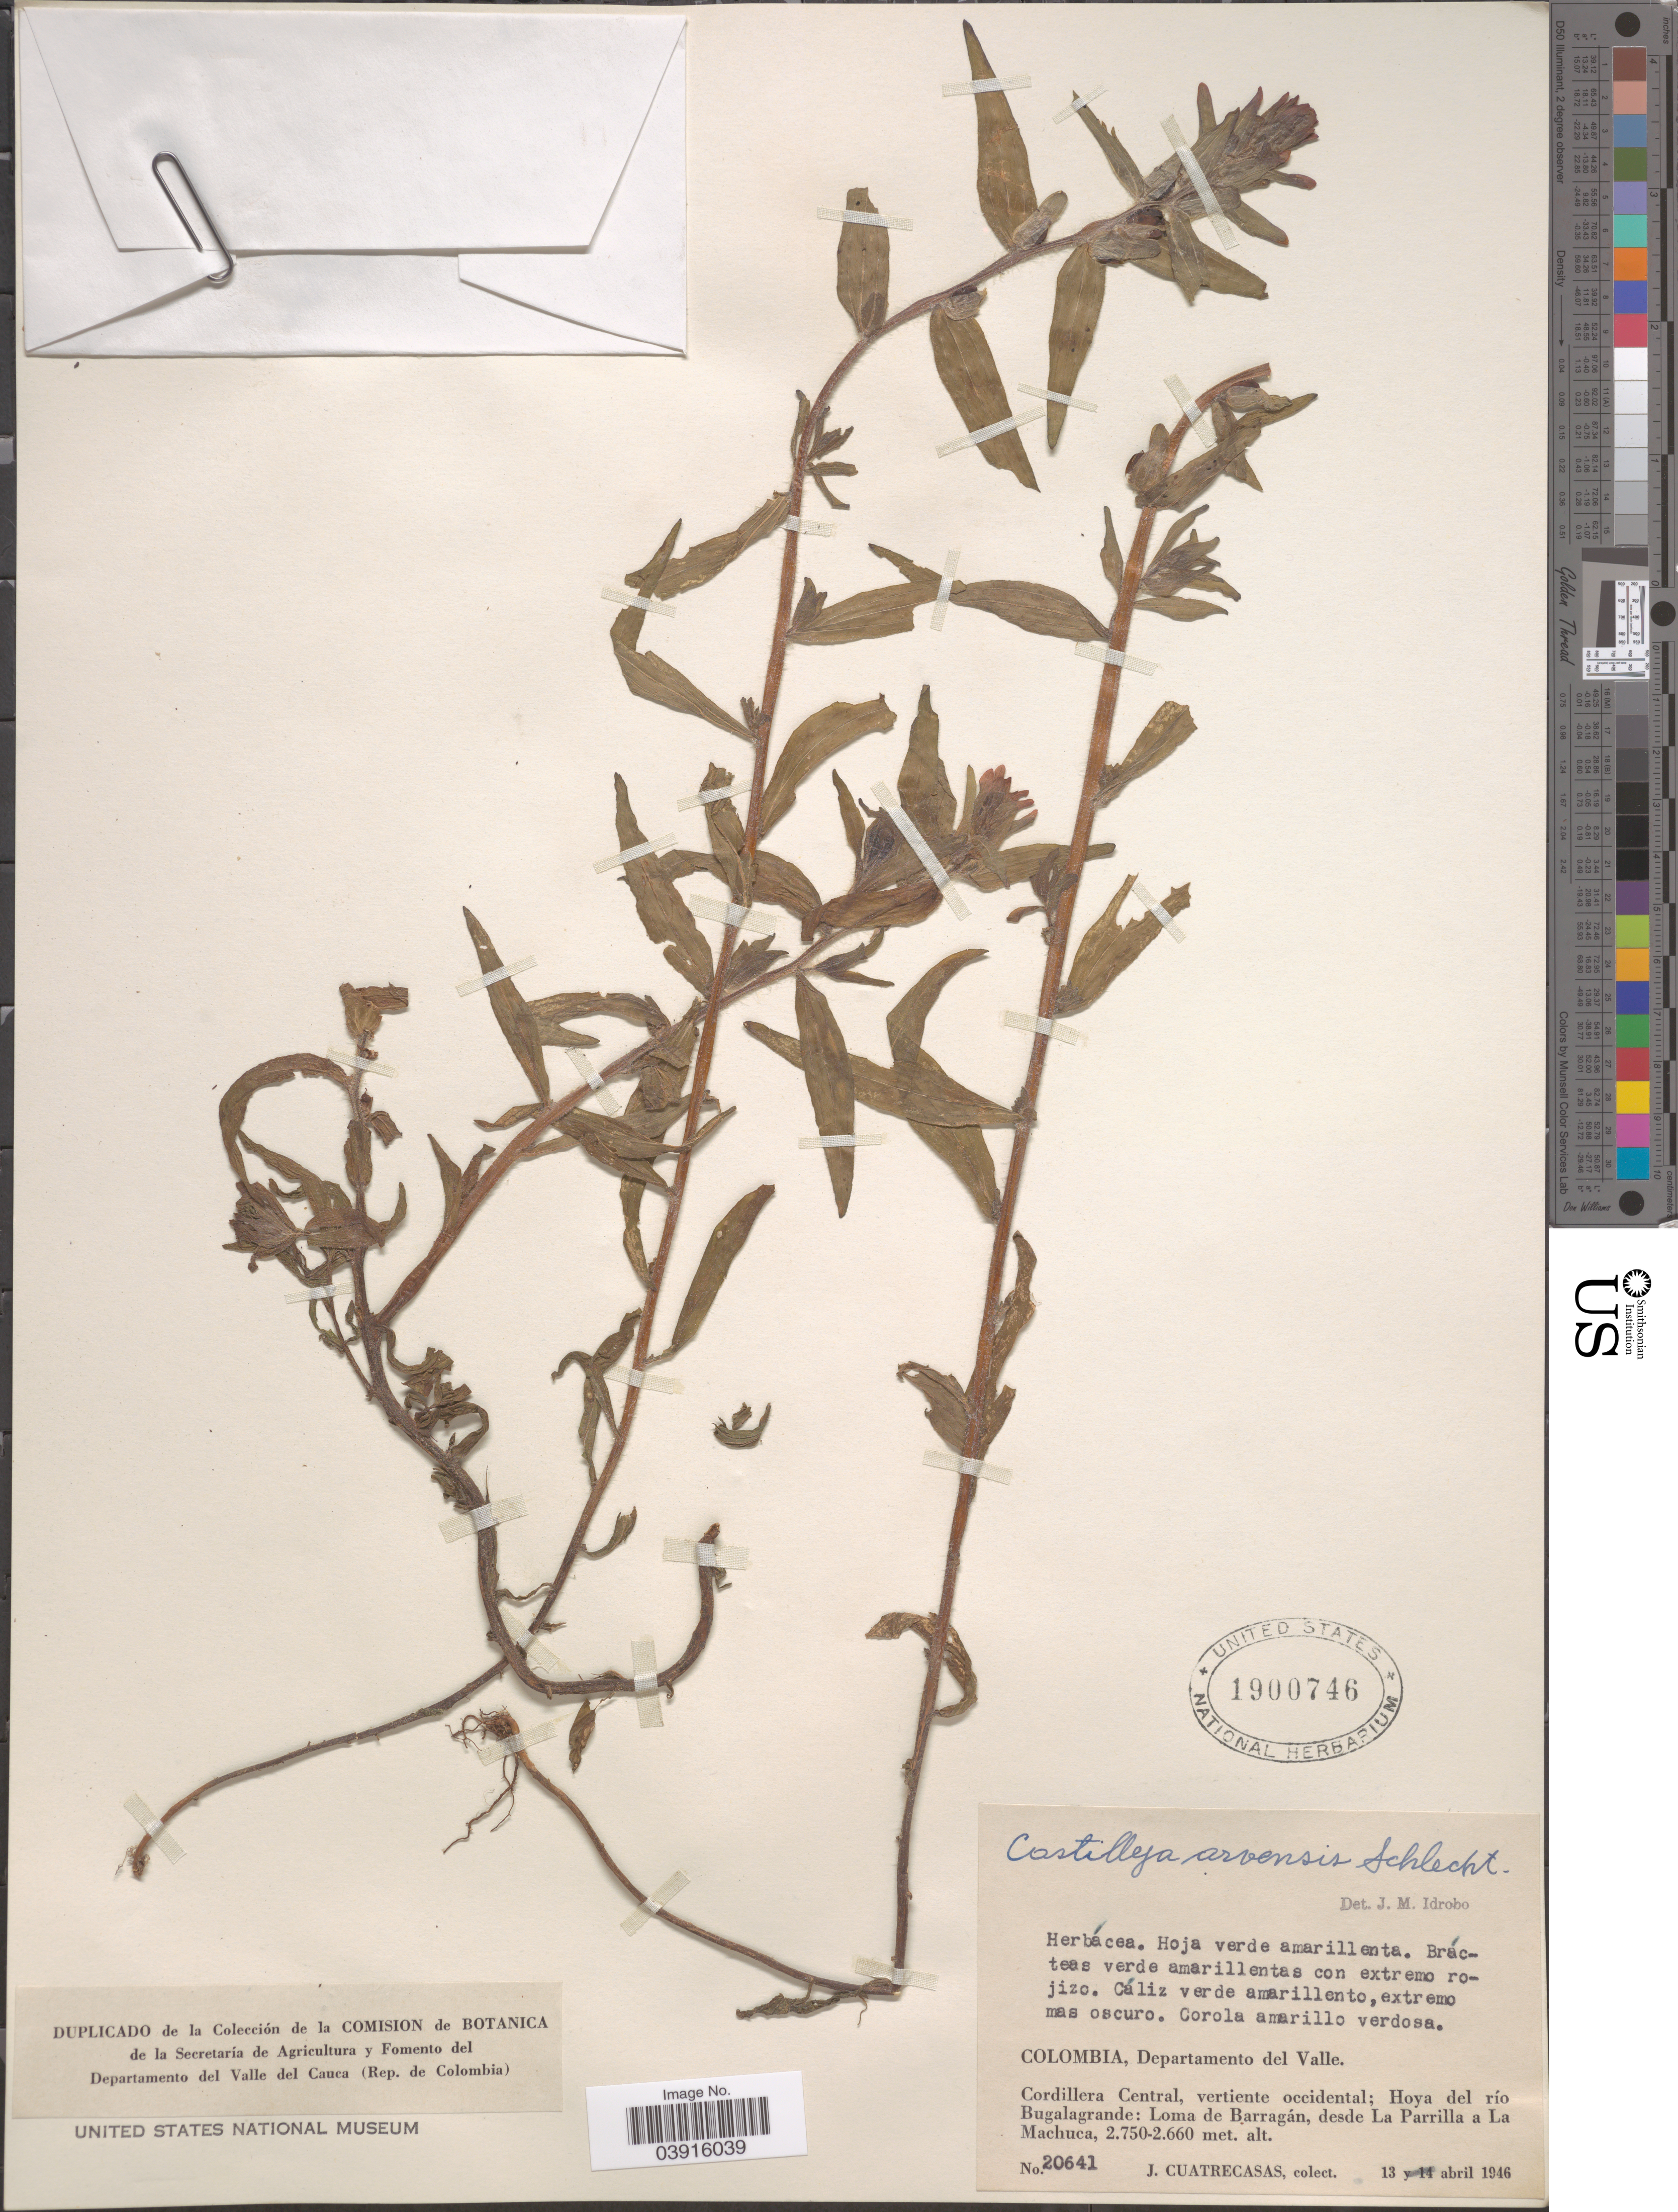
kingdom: Plantae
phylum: Tracheophyta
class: Magnoliopsida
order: Lamiales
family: Orobanchaceae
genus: Castilleja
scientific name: Castilleja arvensis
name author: Schltdl. & Cham.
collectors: J. Cuatrecasas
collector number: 20641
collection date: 1946-04-13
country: Colombia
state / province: Valle del Cauca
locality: Departamento del Valle. Cordillera Central, vertiente occidental; Hoya del río Bugalagrande: Loma de Barragán, desde La Parrilla a La Machuca.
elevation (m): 2660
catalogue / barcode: US 1900746